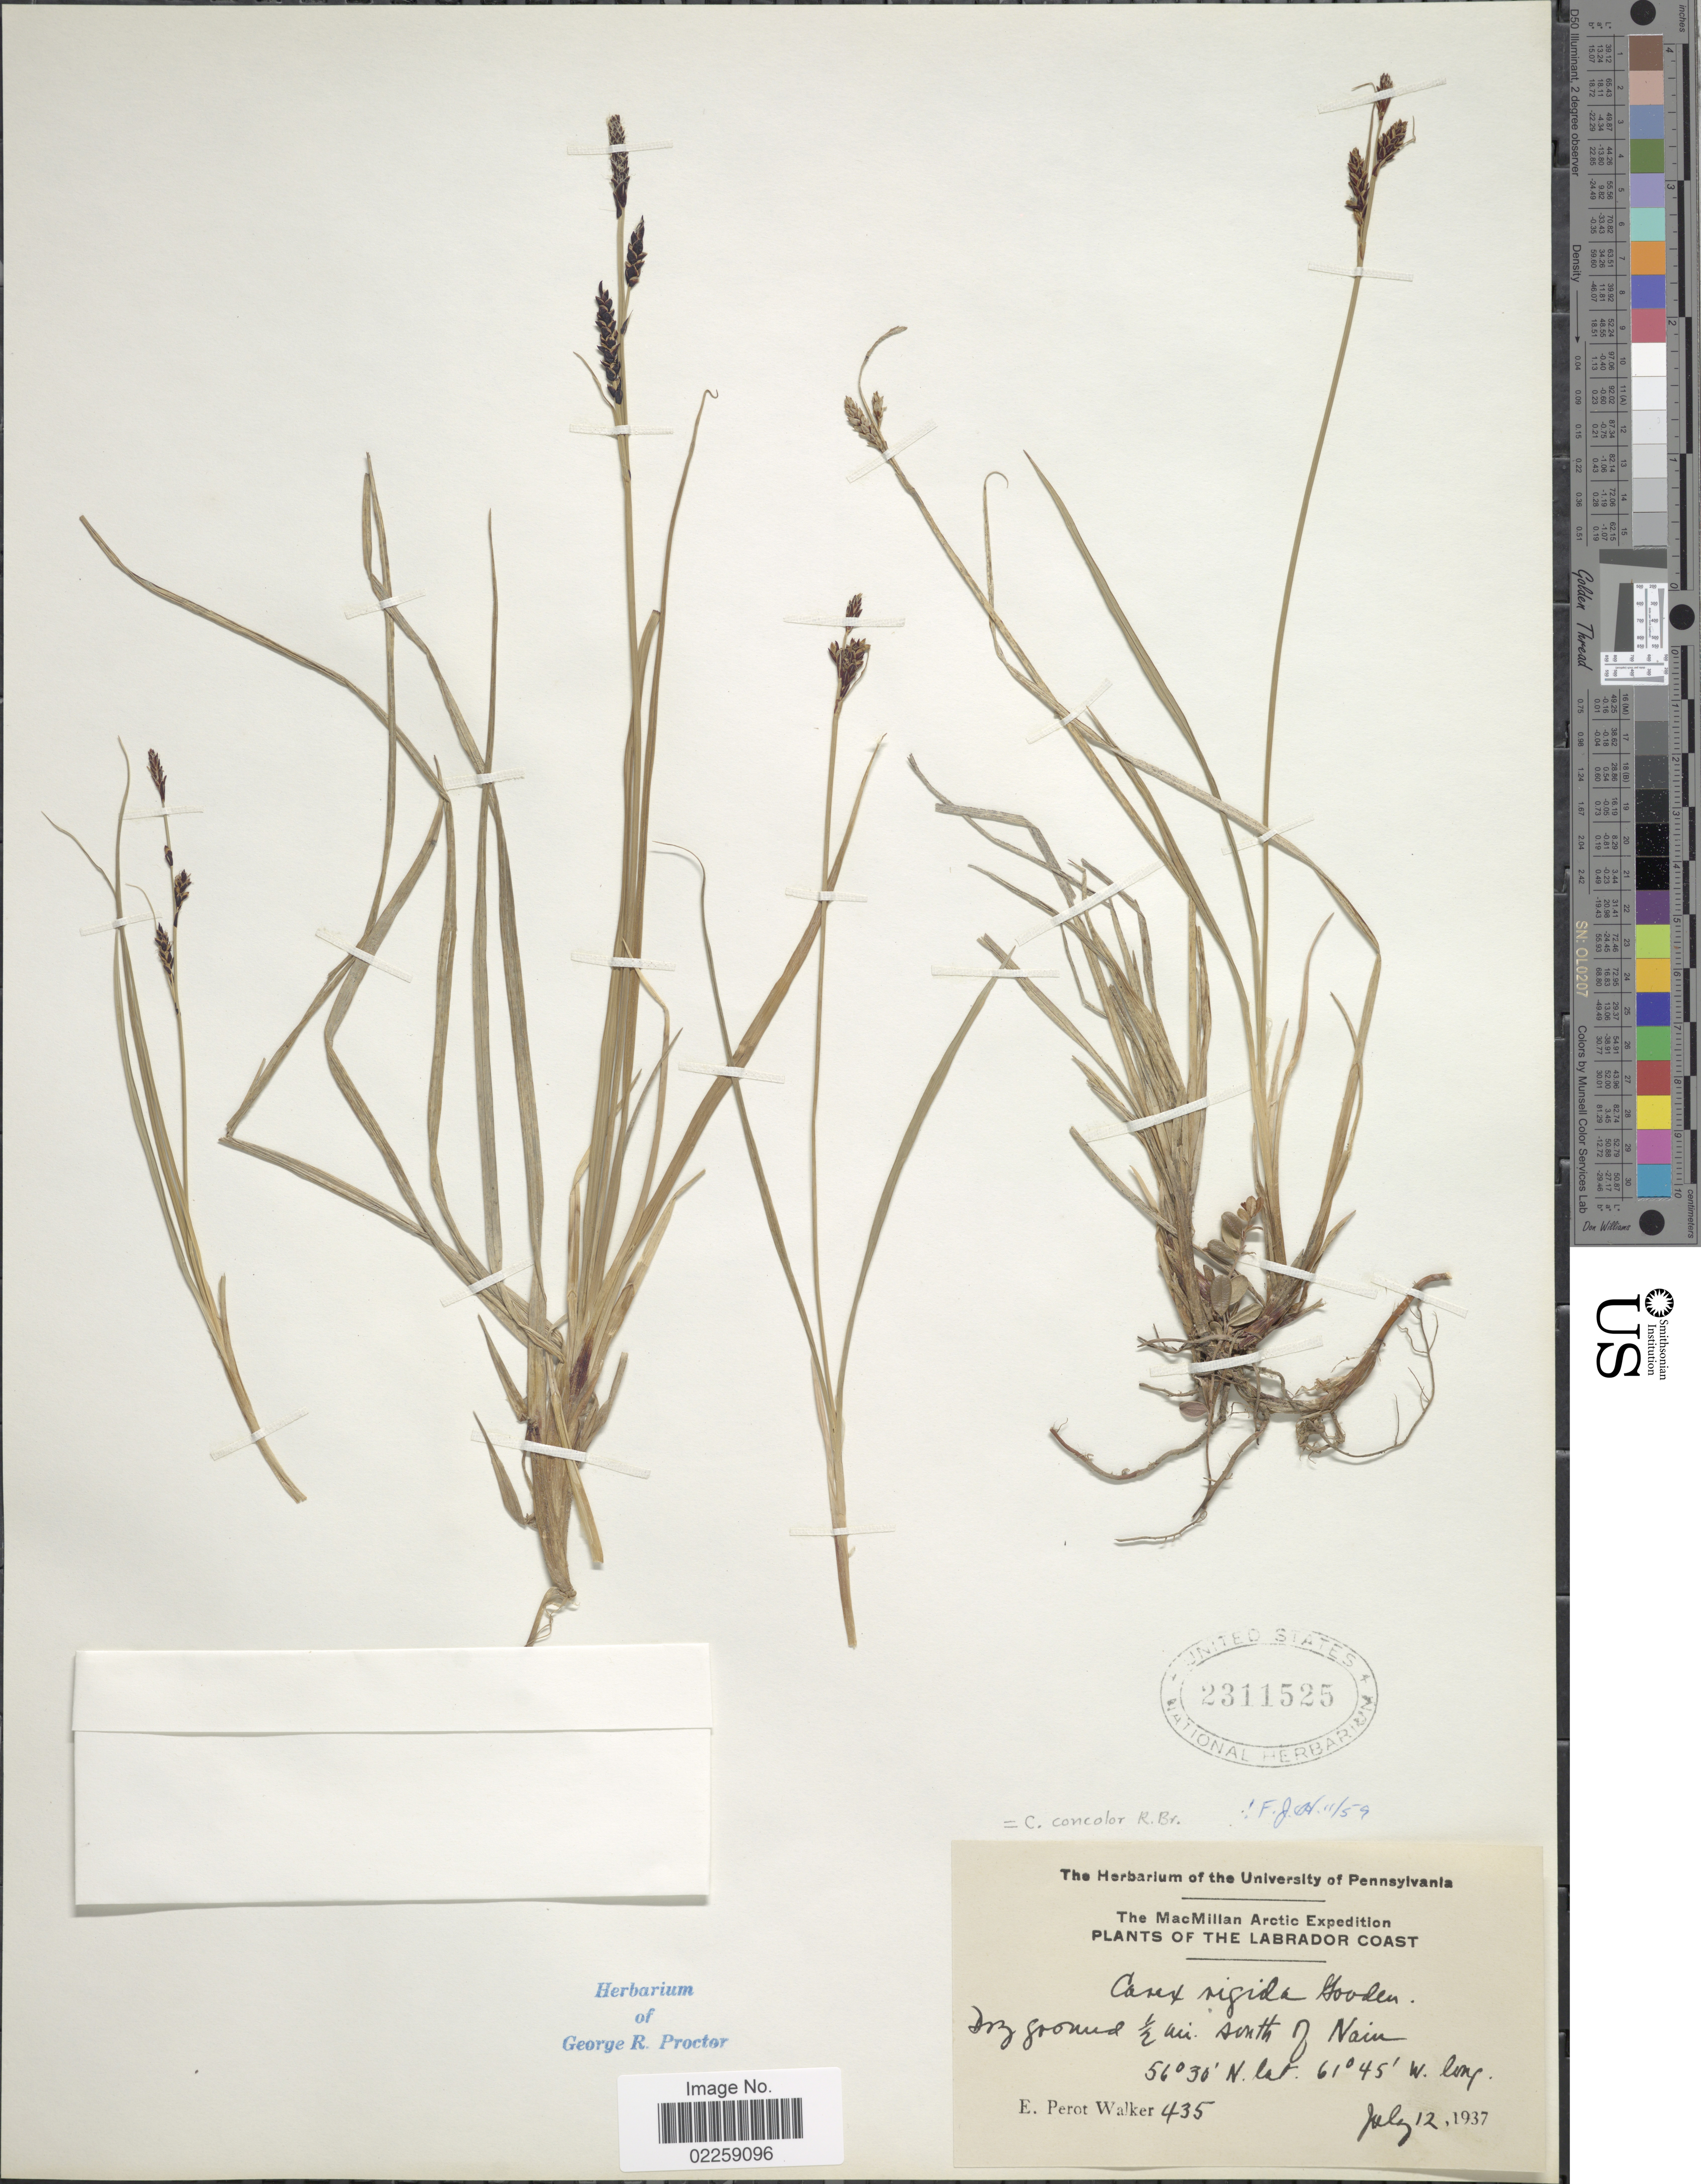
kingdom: Plantae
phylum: Tracheophyta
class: Liliopsida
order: Poales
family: Cyperaceae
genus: Carex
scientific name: Carex bigelowii subsp. bigelowii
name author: Torr. ex Schwein.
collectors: E. P. Walker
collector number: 435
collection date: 1937-07-12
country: Canada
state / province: Newfoundland and Labrador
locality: Labrador Coast, dry ground ½ mi. south of Nain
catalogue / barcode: US 2311525